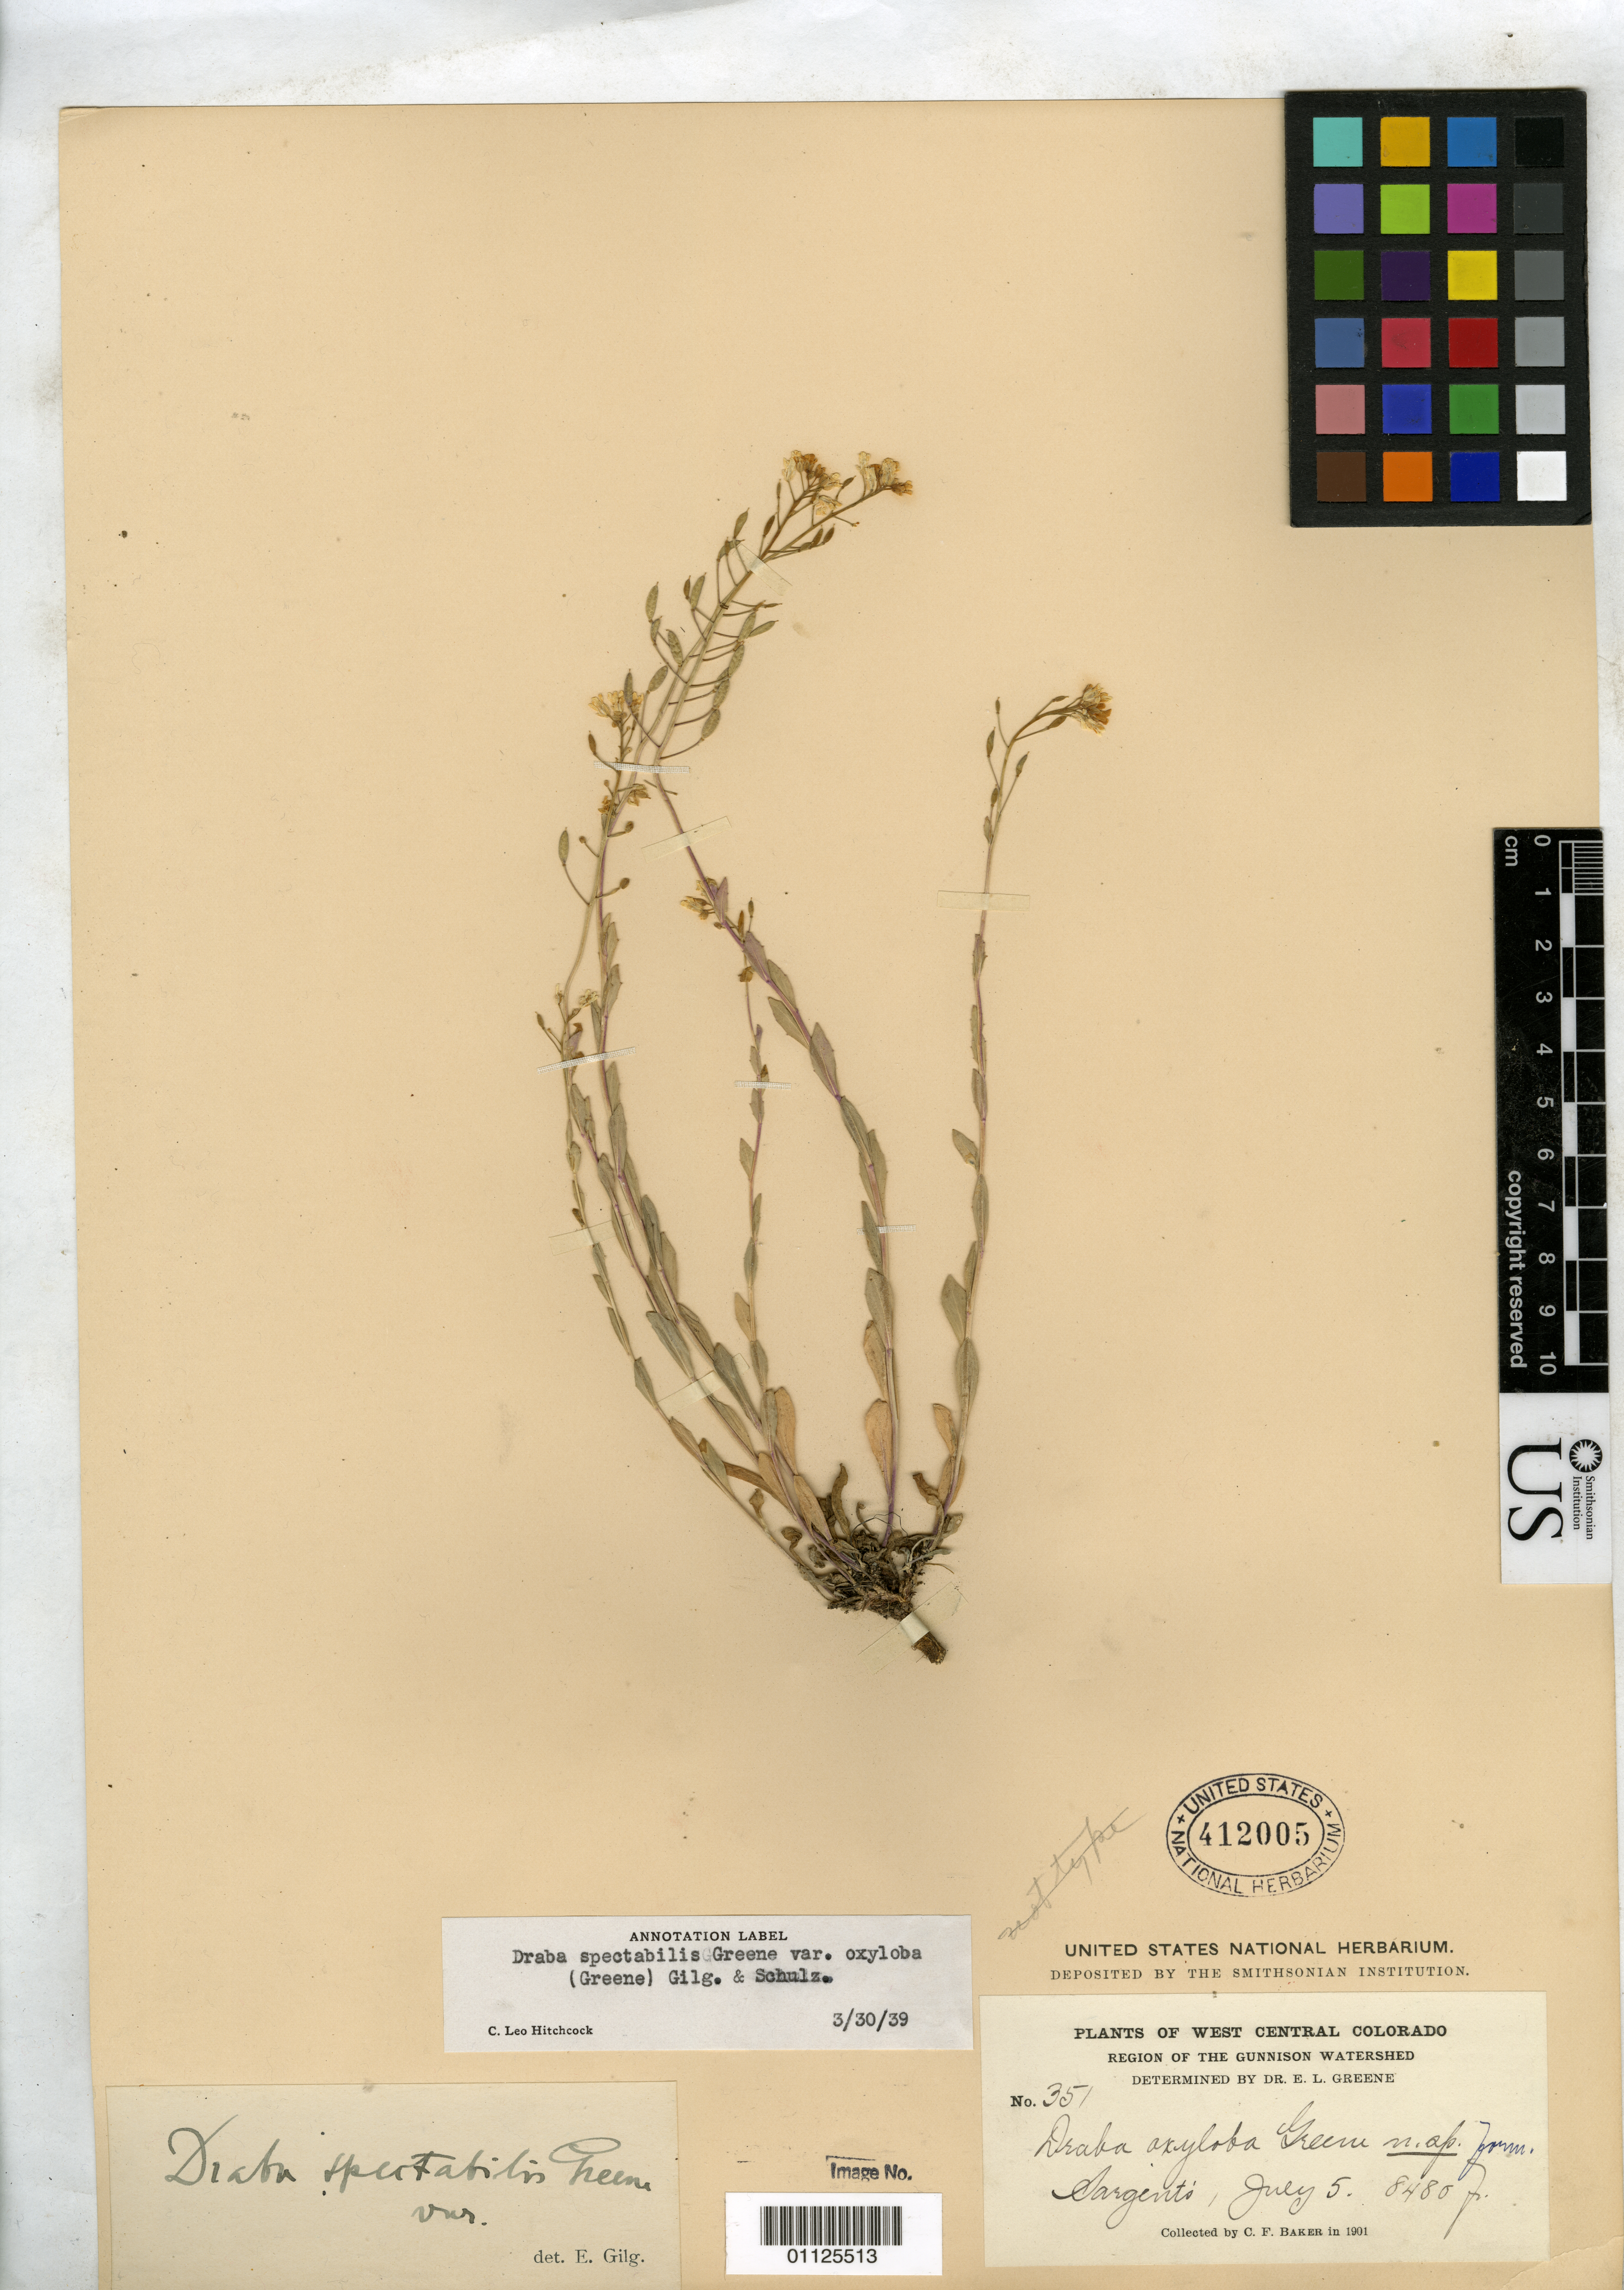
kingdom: Plantae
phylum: Tracheophyta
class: Magnoliopsida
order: Brassicales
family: Brassicaceae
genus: Draba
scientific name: Draba oxyloba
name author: Greene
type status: Syntype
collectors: C. F. Baker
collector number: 351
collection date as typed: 05 Jul 1901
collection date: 1901-07-05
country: United States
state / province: Colorado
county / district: Gunnison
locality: Gunnison Watershed.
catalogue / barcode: US 412005